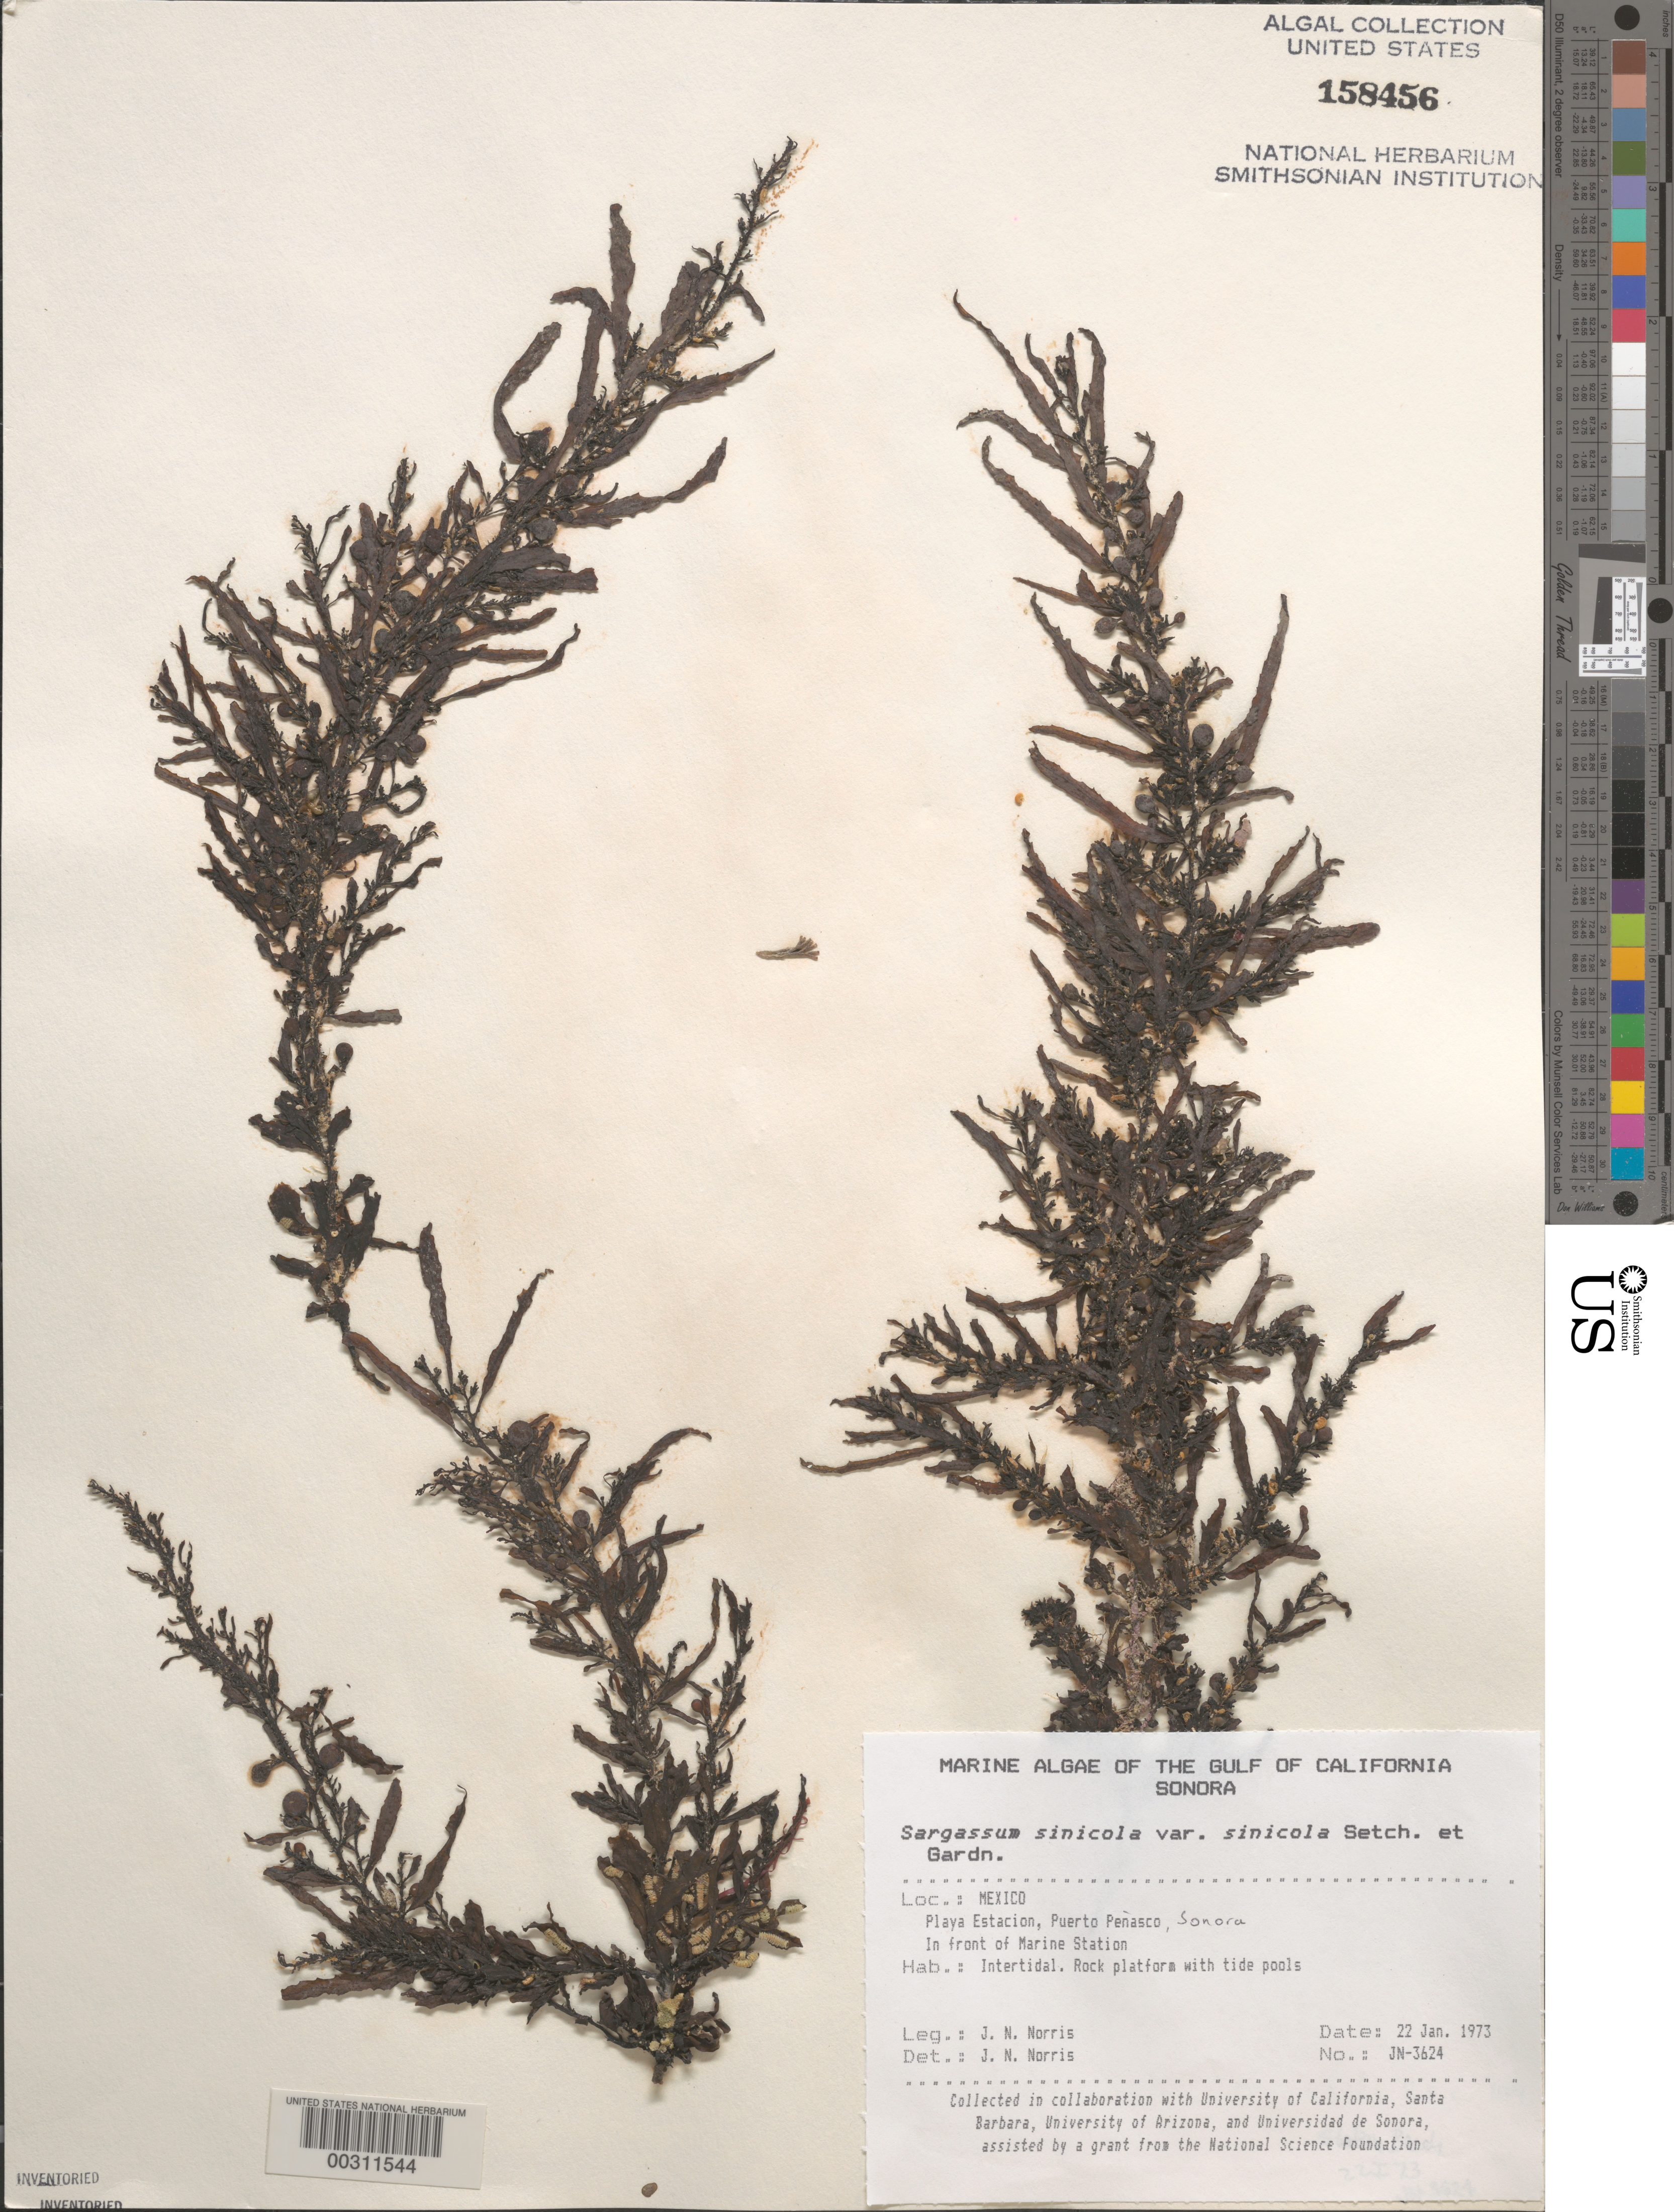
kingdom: Chromista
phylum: Ochrophyta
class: Phaeophyceae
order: Fucales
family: Sargassaceae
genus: Sargassum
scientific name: Sargassum sinicola var. sinicola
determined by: Norris, James N.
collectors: J. N. Norris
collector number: JN-3624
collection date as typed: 22 Jan 1973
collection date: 1973-01-22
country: Mexico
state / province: Sonora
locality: Playa Estacion, Puerto Penasco, marine station shore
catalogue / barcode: US 158456